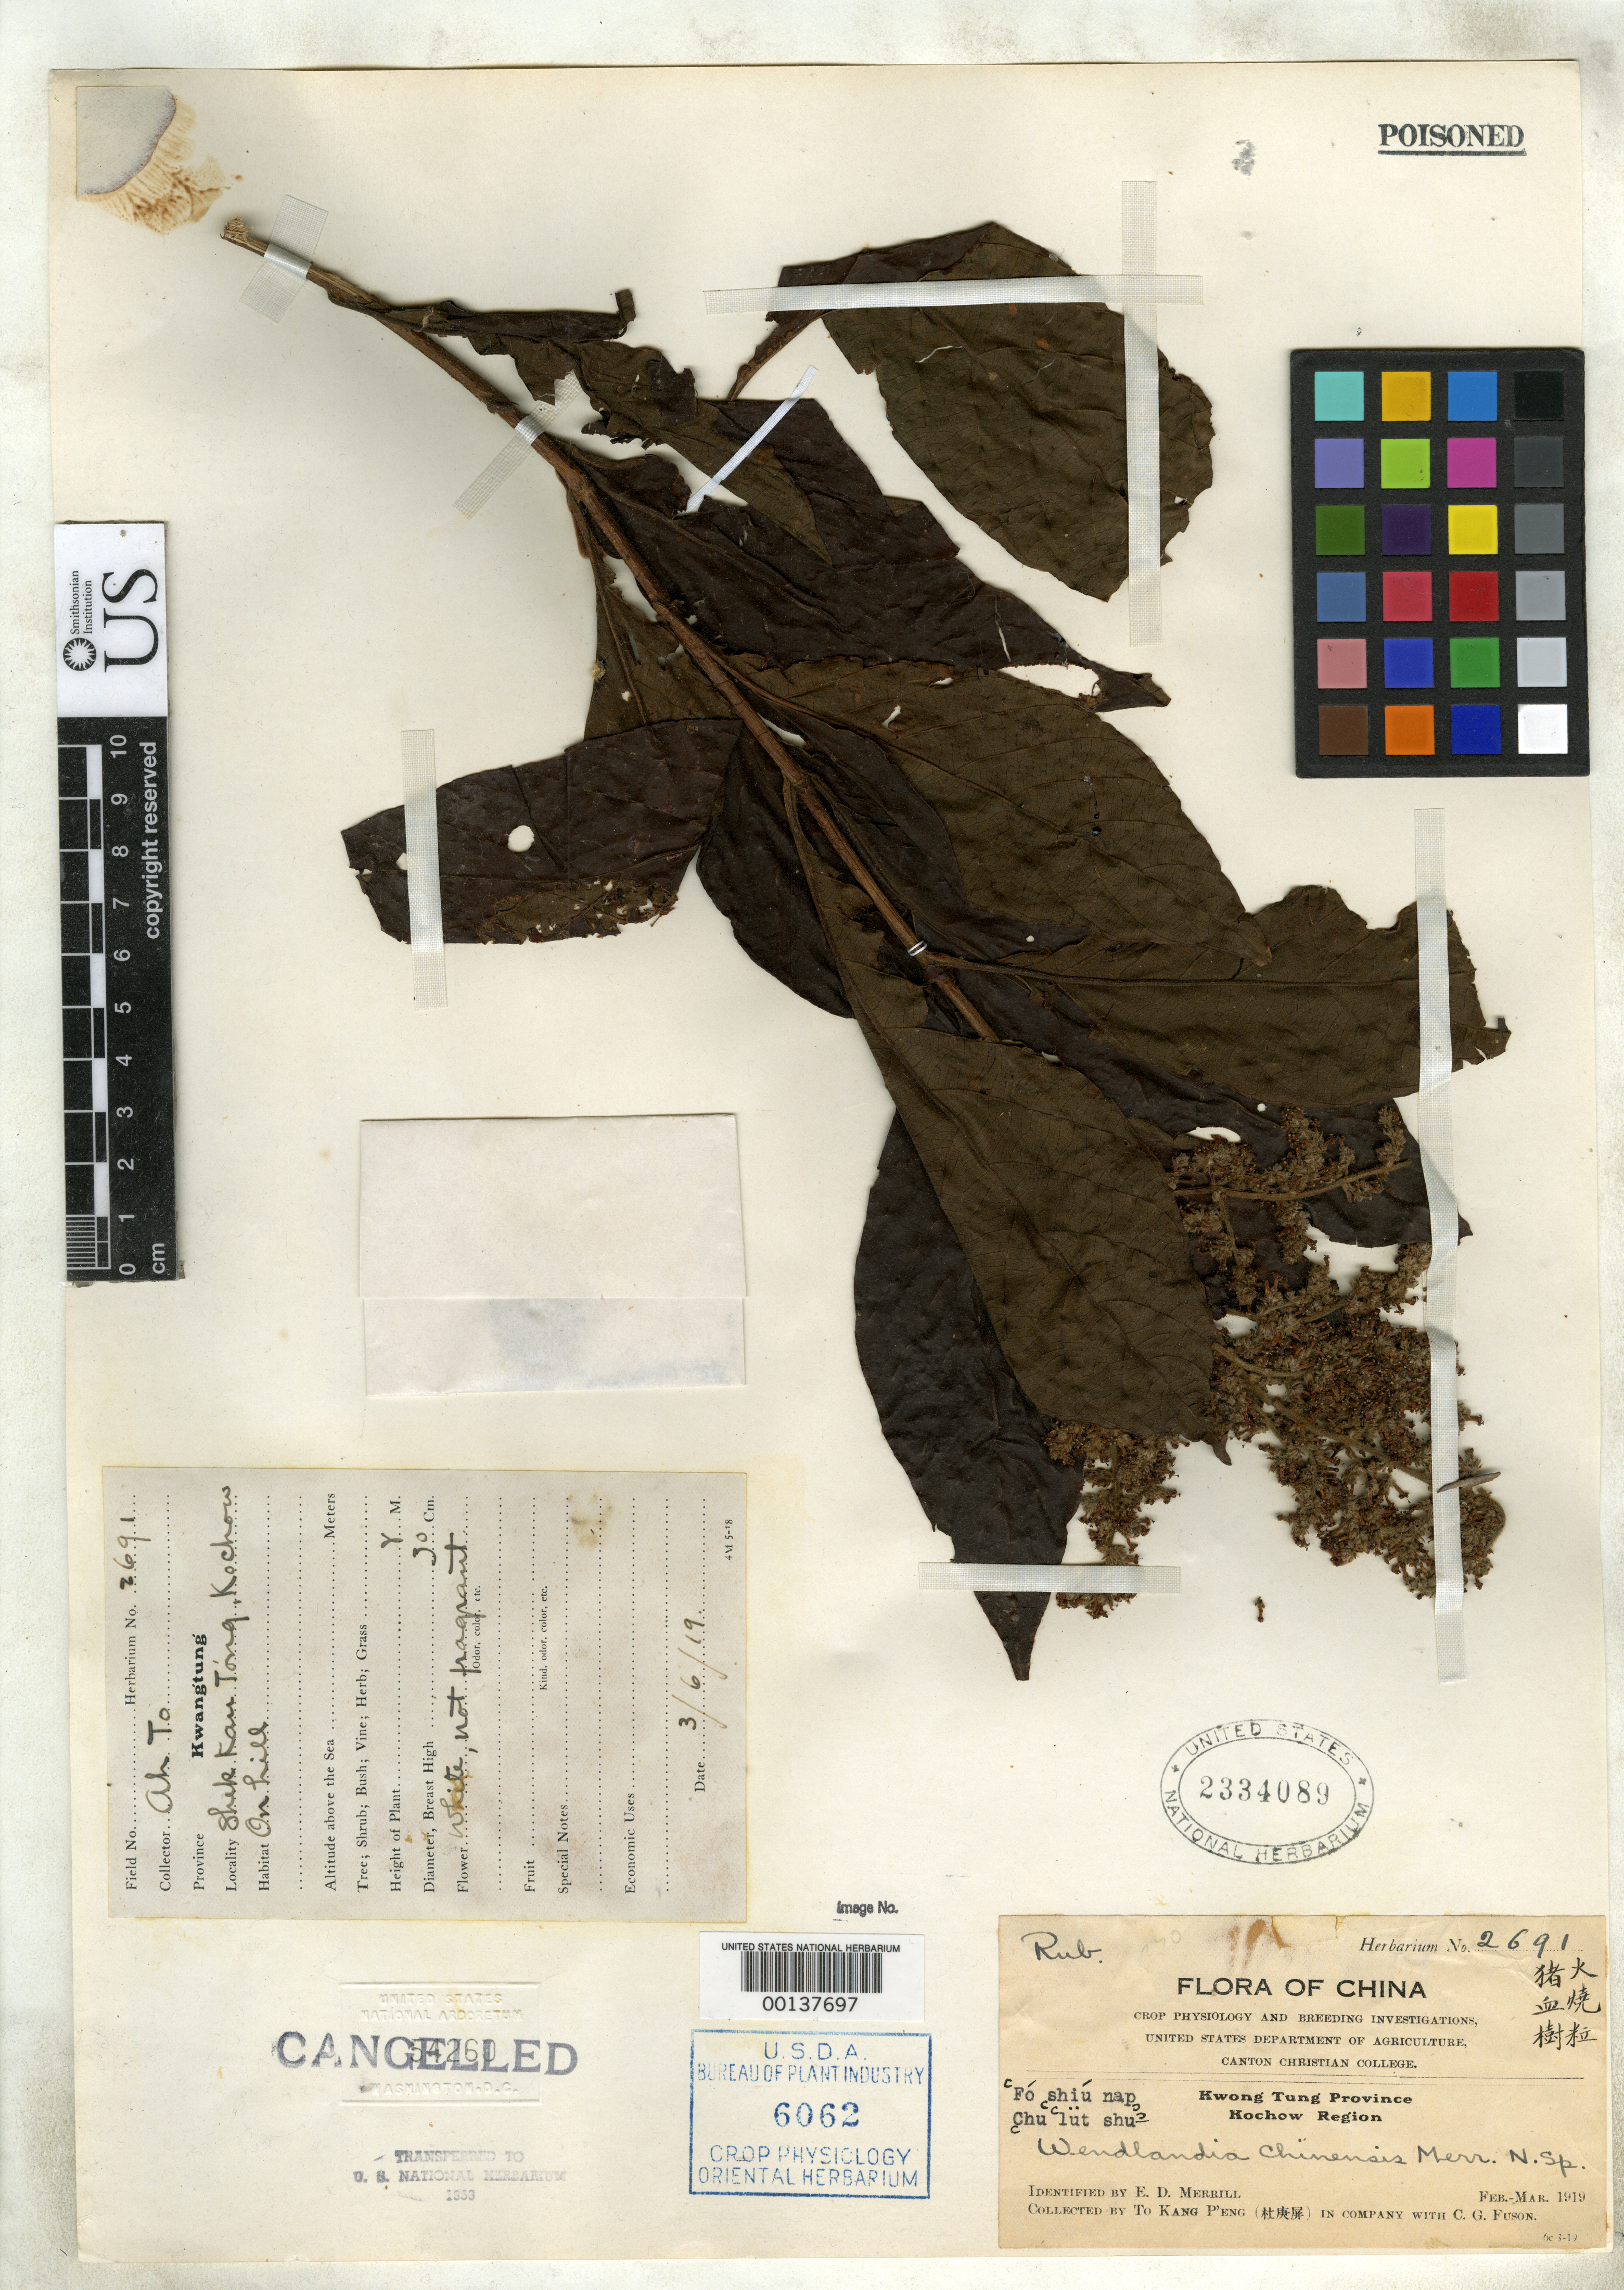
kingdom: Plantae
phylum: Tracheophyta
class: Magnoliopsida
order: Gentianales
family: Rubiaceae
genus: Wendlandia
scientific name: Wendlandia chinensis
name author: Merr.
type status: Isotype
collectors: Kang Peng To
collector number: C.C.C. 2691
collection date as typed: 06 Mar 1919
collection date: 1919-03-06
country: China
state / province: Guangdong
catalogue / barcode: US 2334089